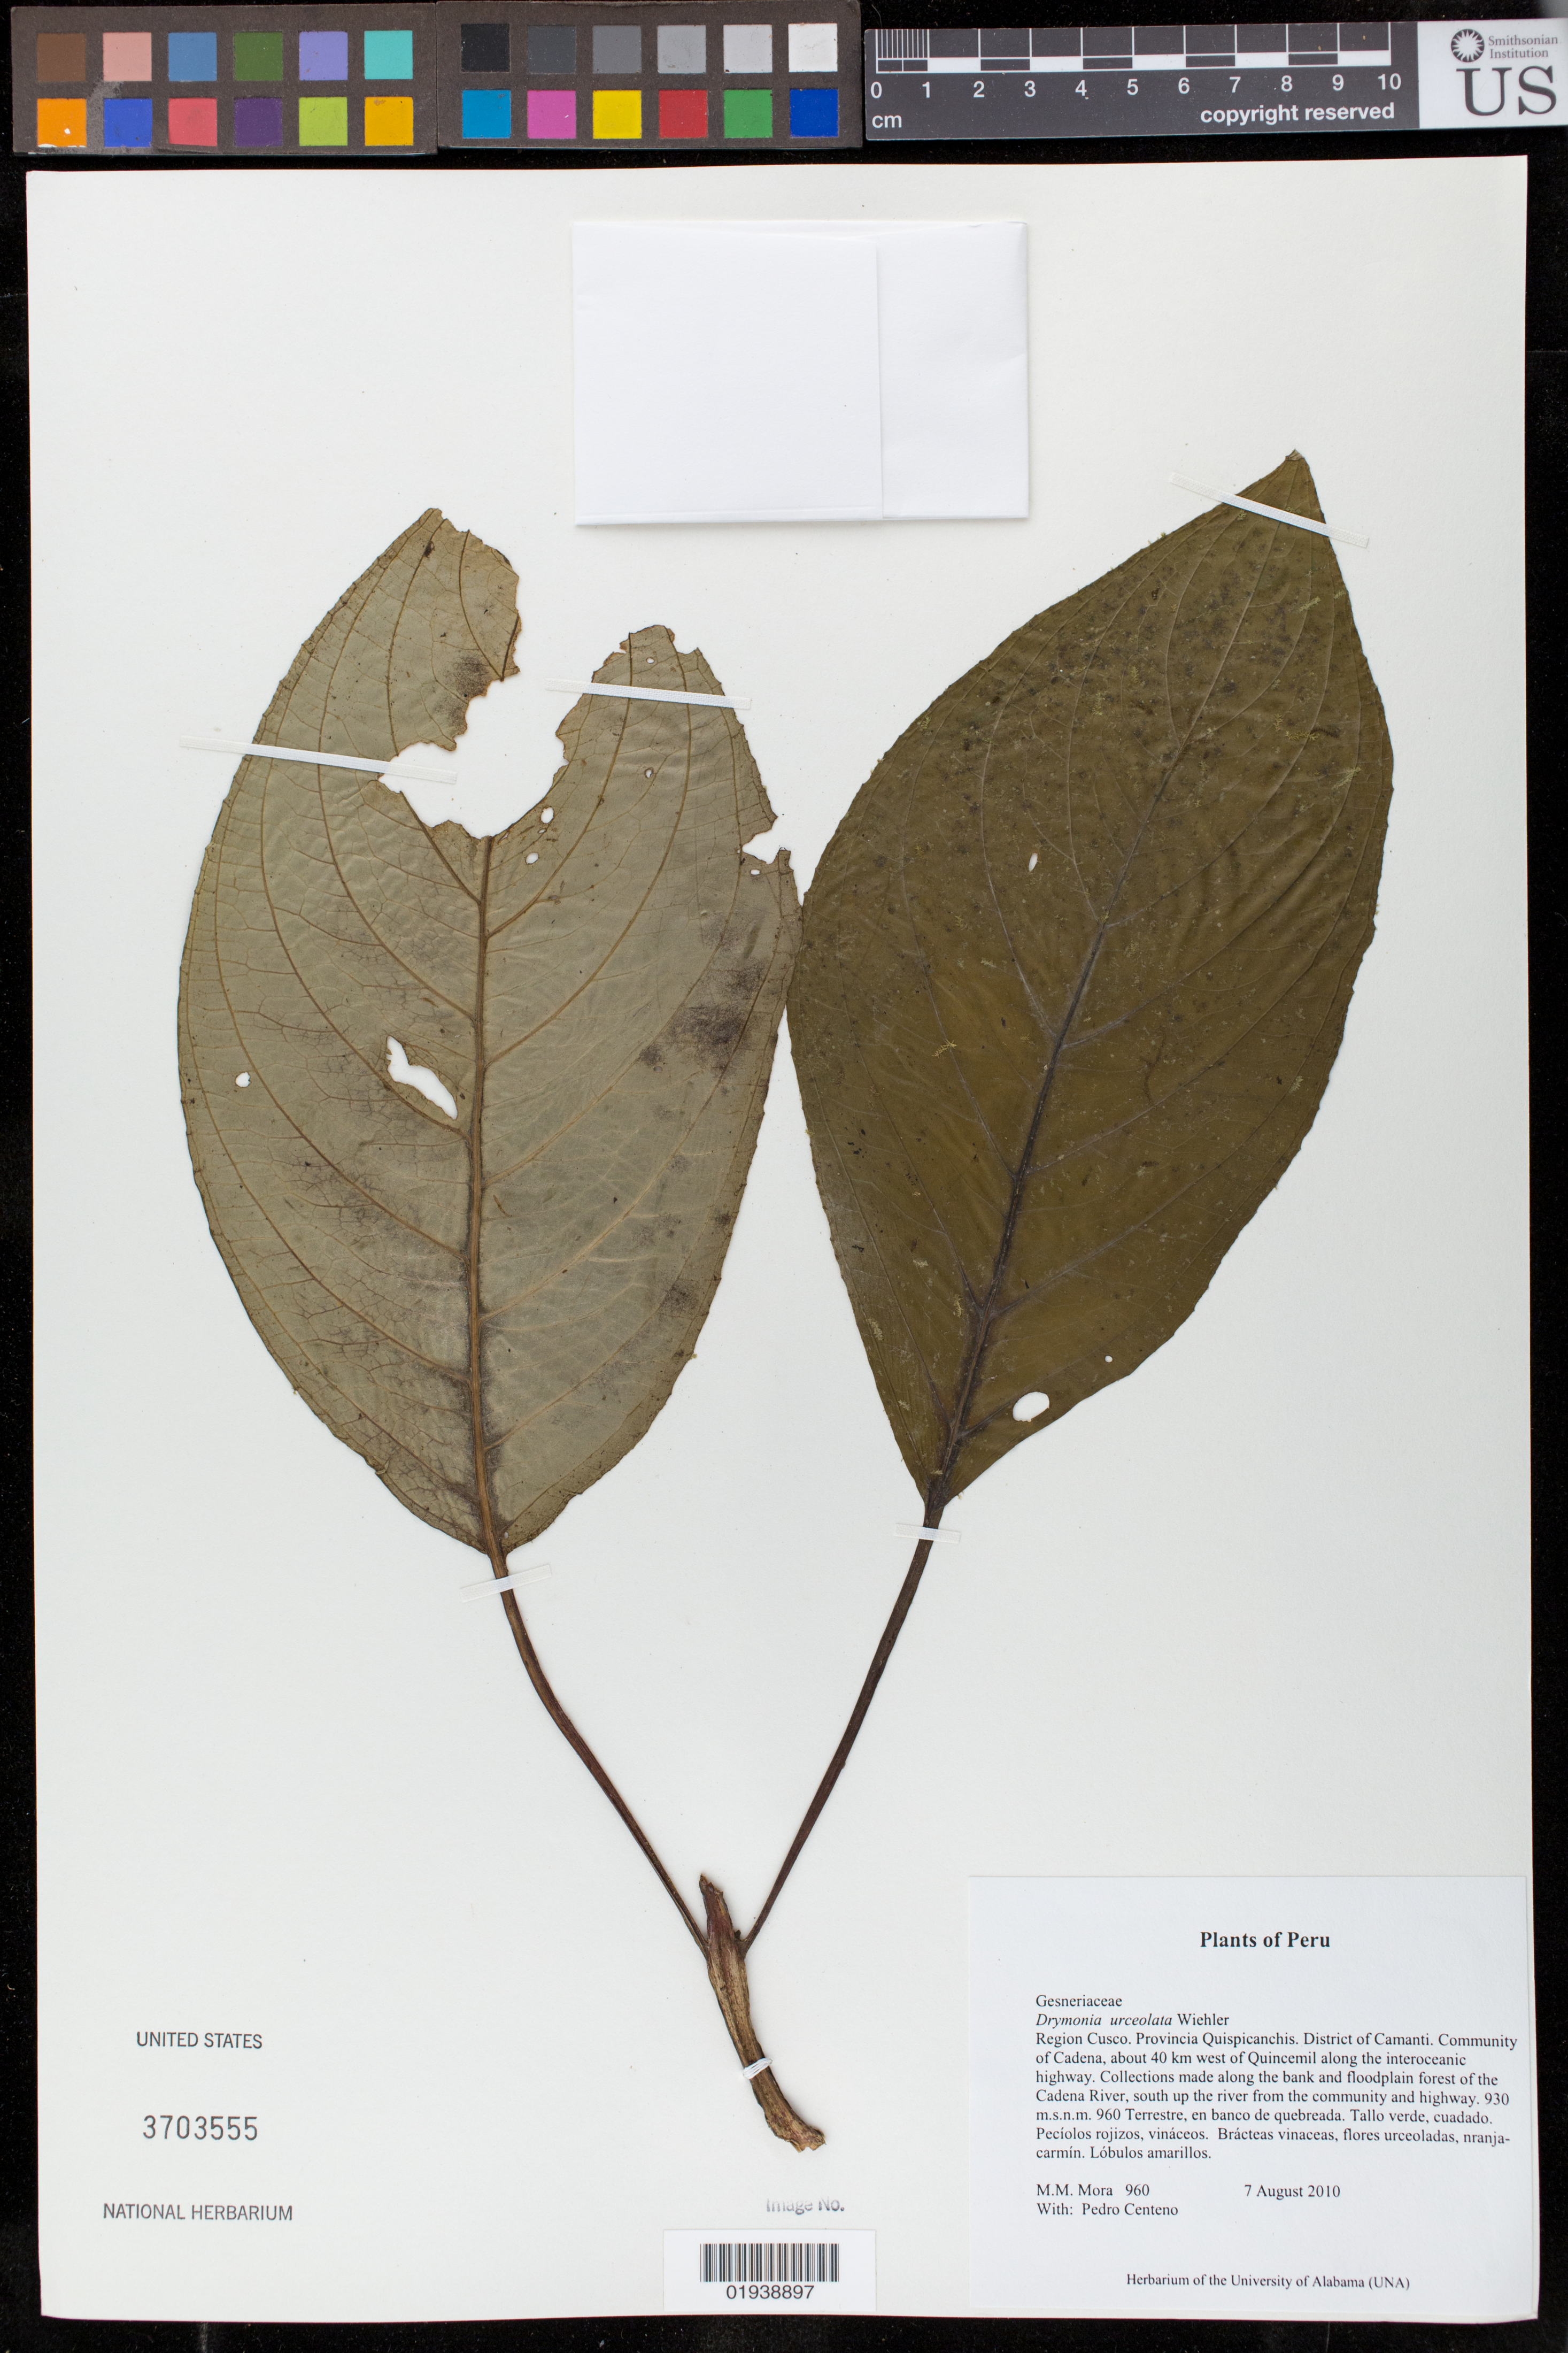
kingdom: Plantae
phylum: Tracheophyta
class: Magnoliopsida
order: Lamiales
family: Gesneriaceae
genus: Drymonia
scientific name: Drymonia urceolata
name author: Wiehler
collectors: M. M. Mora & P. Centeno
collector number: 960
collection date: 2010-08-07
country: Peru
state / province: Cusco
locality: Provincia Quispicanchis. District of Camanti. Community of Cadena, about 40 km west of Quincemil along the interoceanic highway. Collections made along the bank and floodplain forest of the Cadena River, south up the river from the community and highway.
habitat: Along the bank and floodplain forest of the river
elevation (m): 930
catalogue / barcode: US 3703555